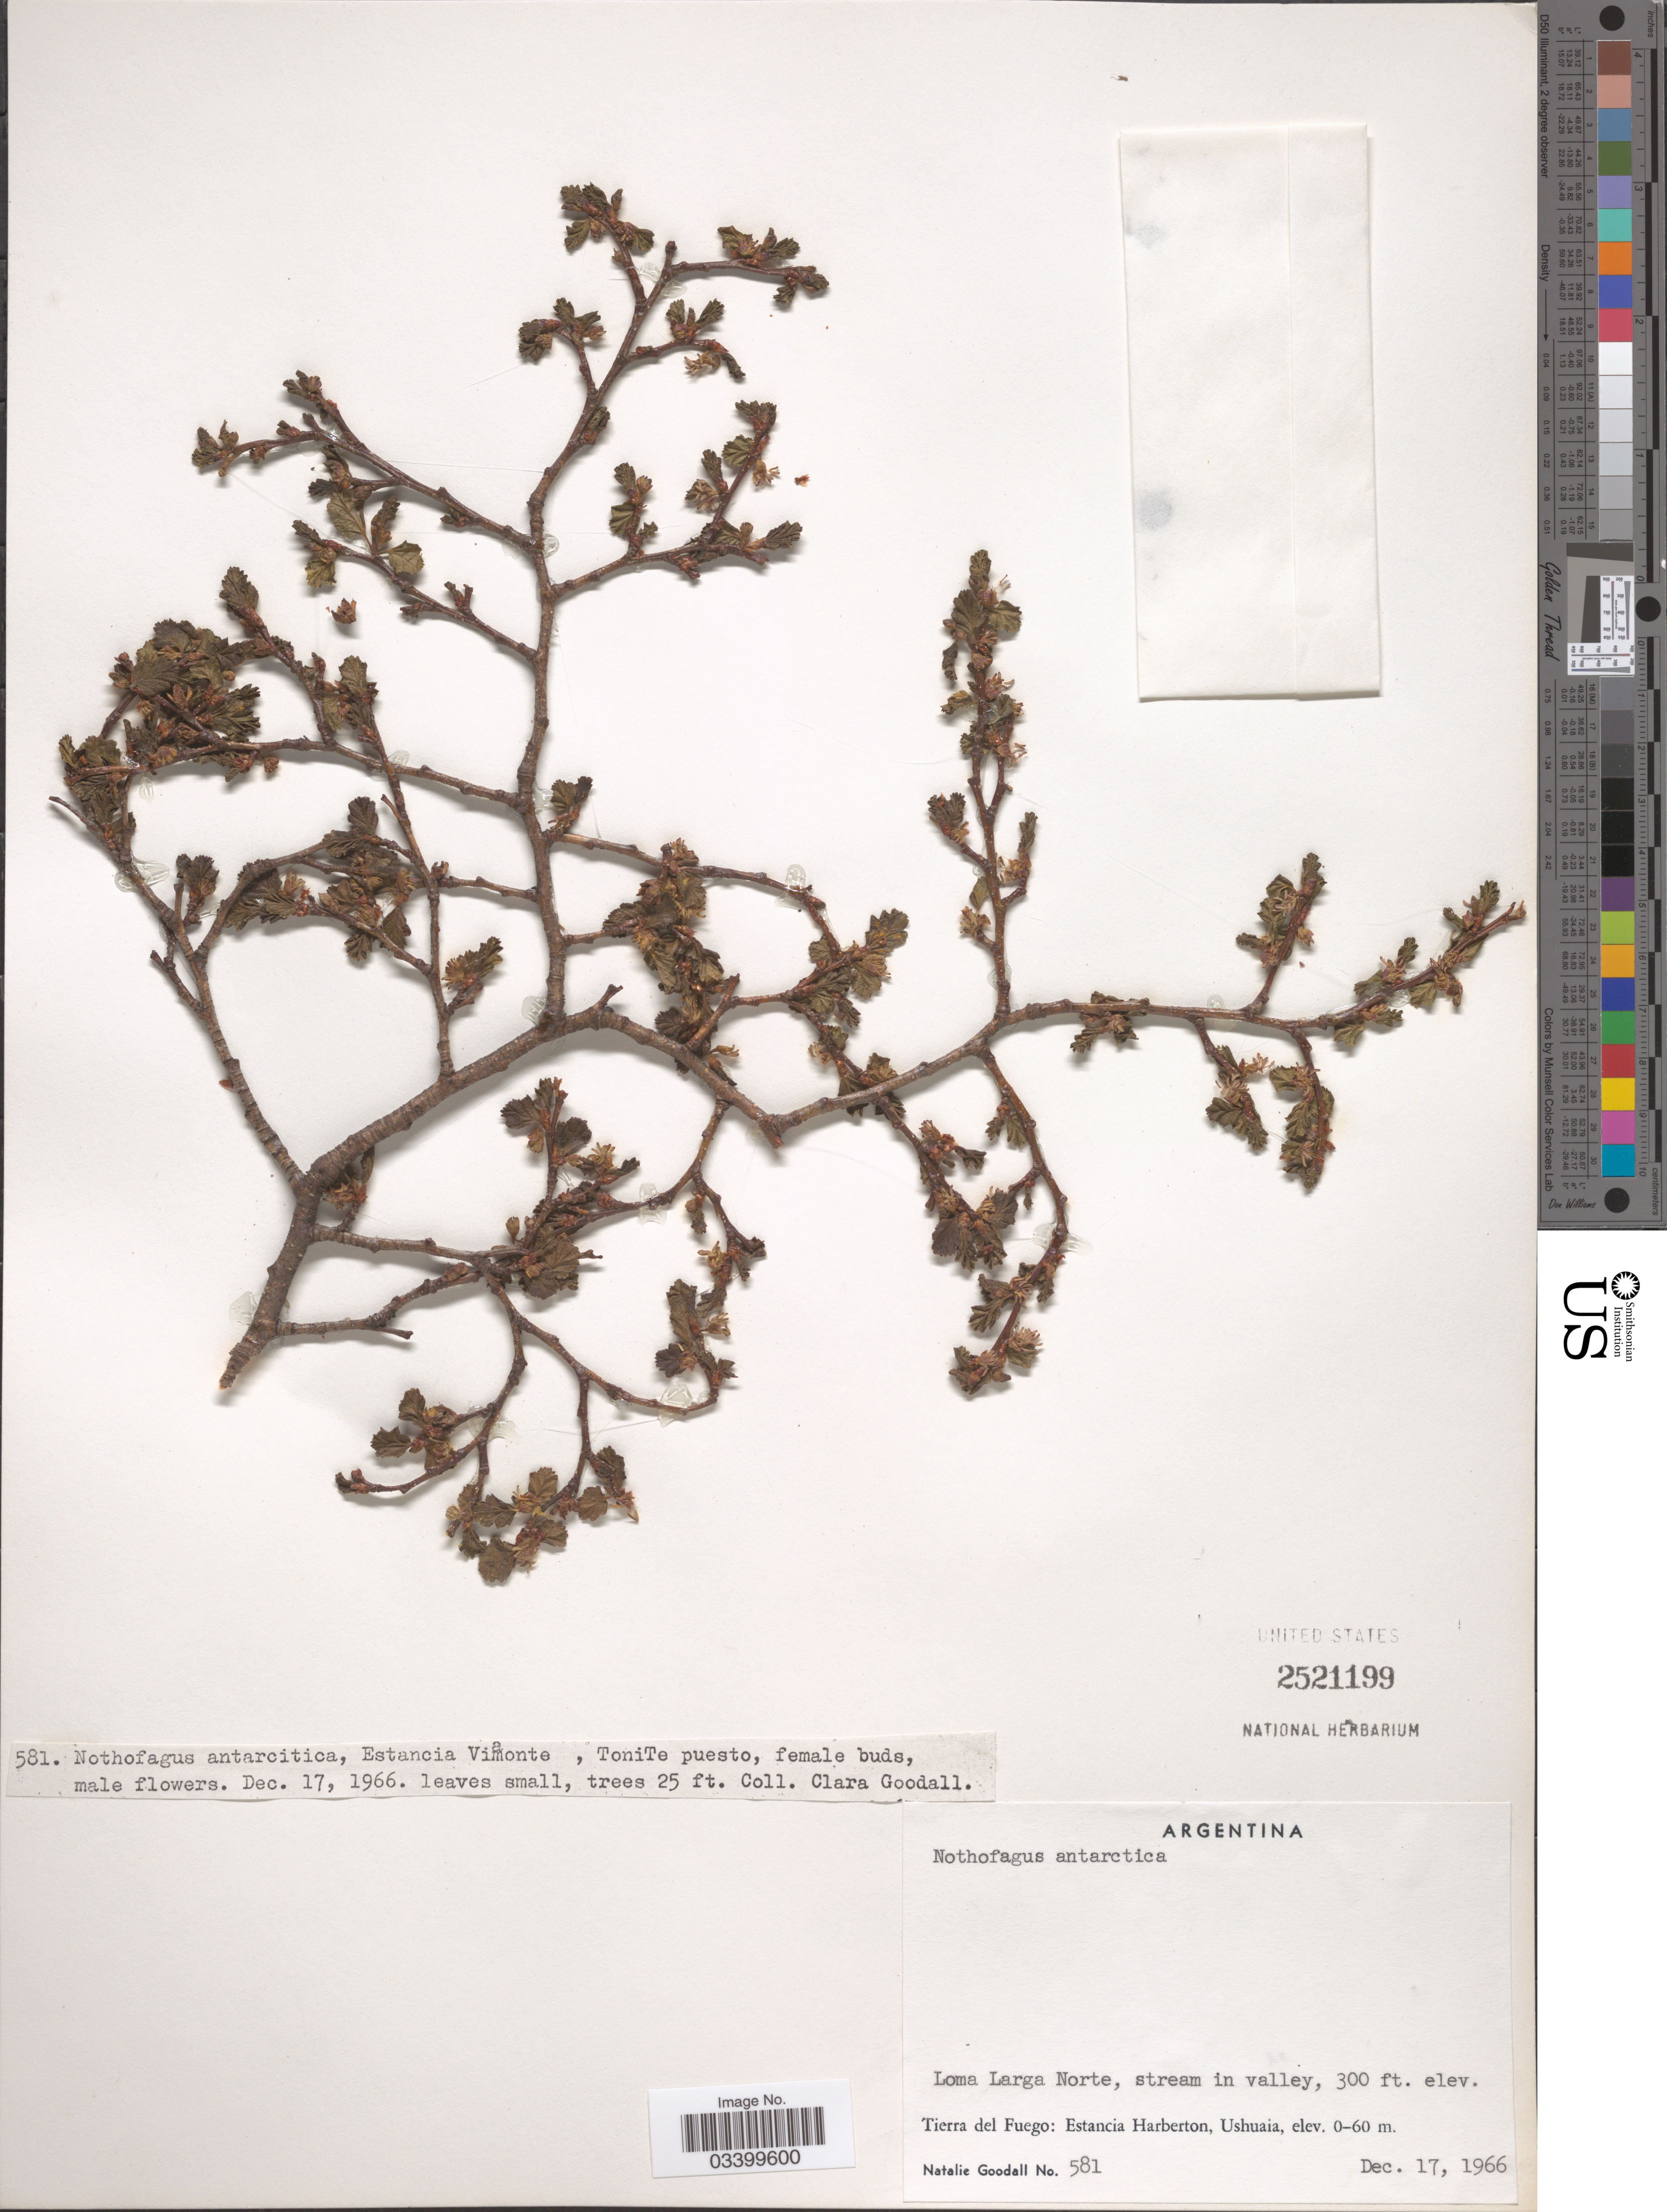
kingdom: Plantae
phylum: Tracheophyta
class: Magnoliopsida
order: Fagales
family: Nothofagaceae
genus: Nothofagus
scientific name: Nothofagus antarctica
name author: (G. Forst.) Oerst.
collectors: N. Goodall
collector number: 581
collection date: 1966-12-17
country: Argentina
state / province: Tierra del Fuego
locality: Loma Larga Norte, stream in valley. Estancia Harberton, Ushuaia. Estancia Viamonte.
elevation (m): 91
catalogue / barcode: US 2521199